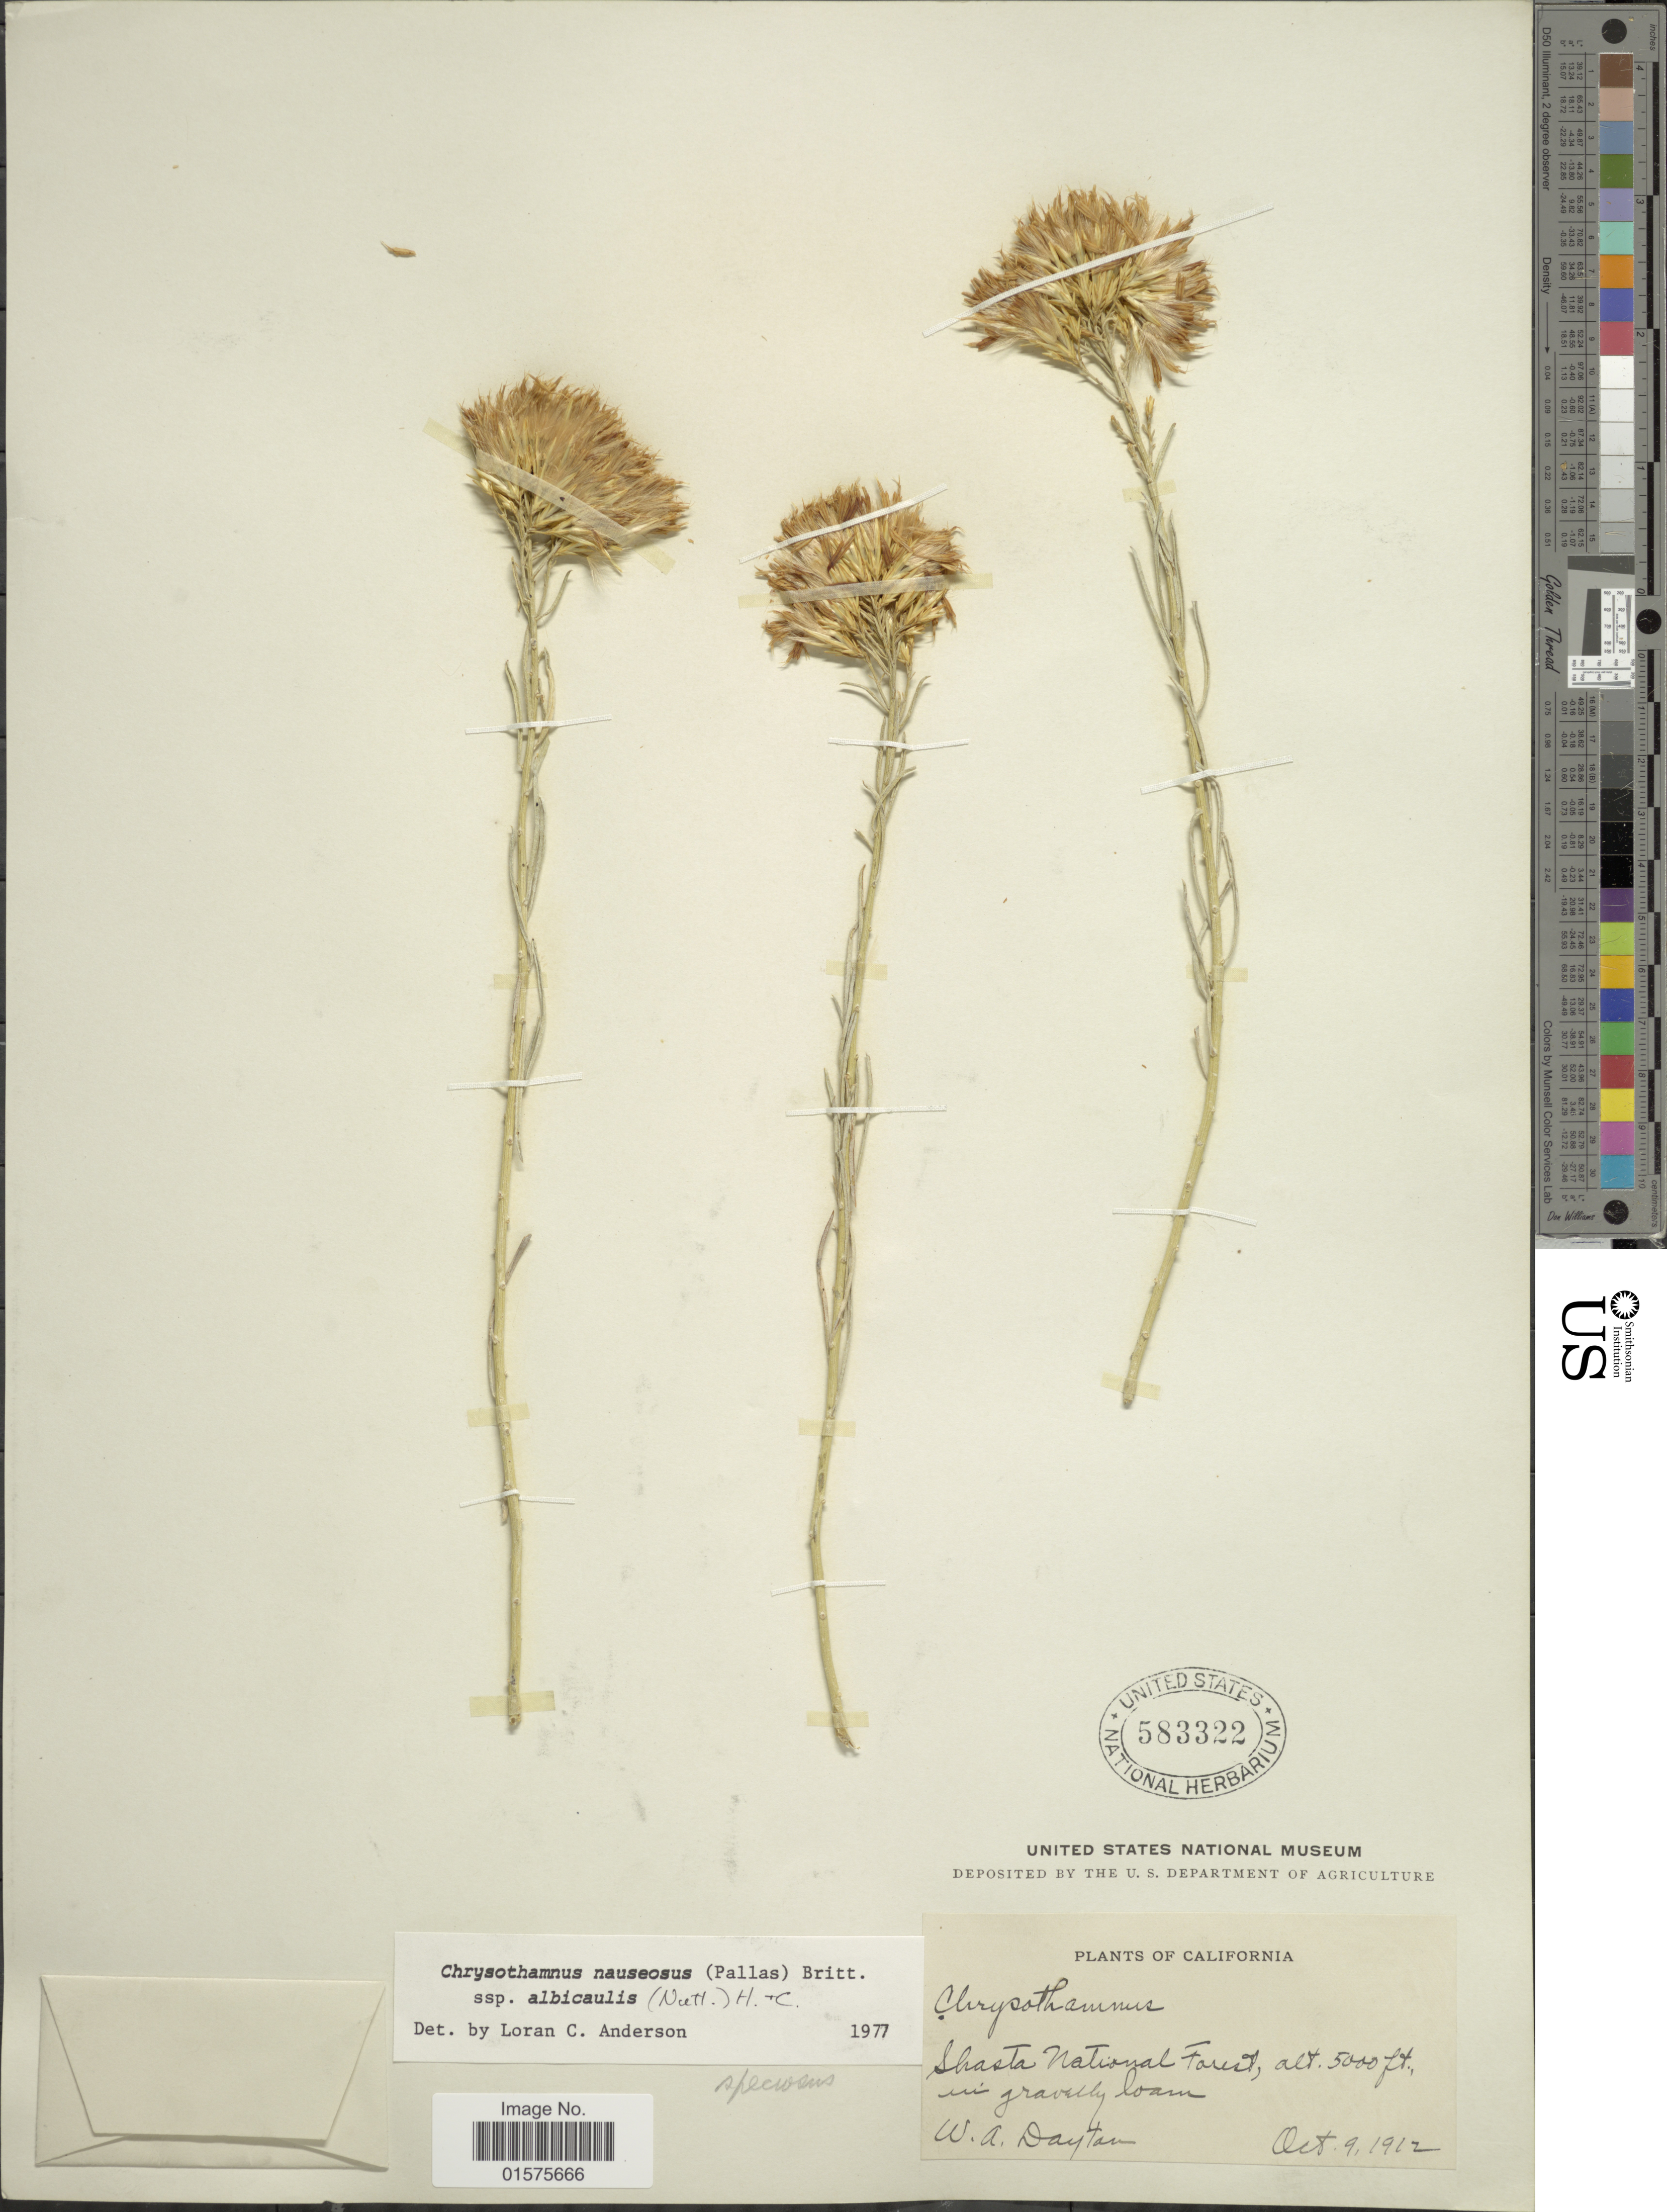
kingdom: Plantae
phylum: Tracheophyta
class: Magnoliopsida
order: Asterales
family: Asteraceae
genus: Ericameria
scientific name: Ericameria nauseosa var. speciosa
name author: (Nutt.) G.L. Nesom & G.I. Baird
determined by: Urbatsch, Lowell E., Curator (LSU), Louisiana State University (UNITED STATES)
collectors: W. Dayton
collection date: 1912-10-09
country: United States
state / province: California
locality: Shasta National Forest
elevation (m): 1524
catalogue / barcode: US 583322